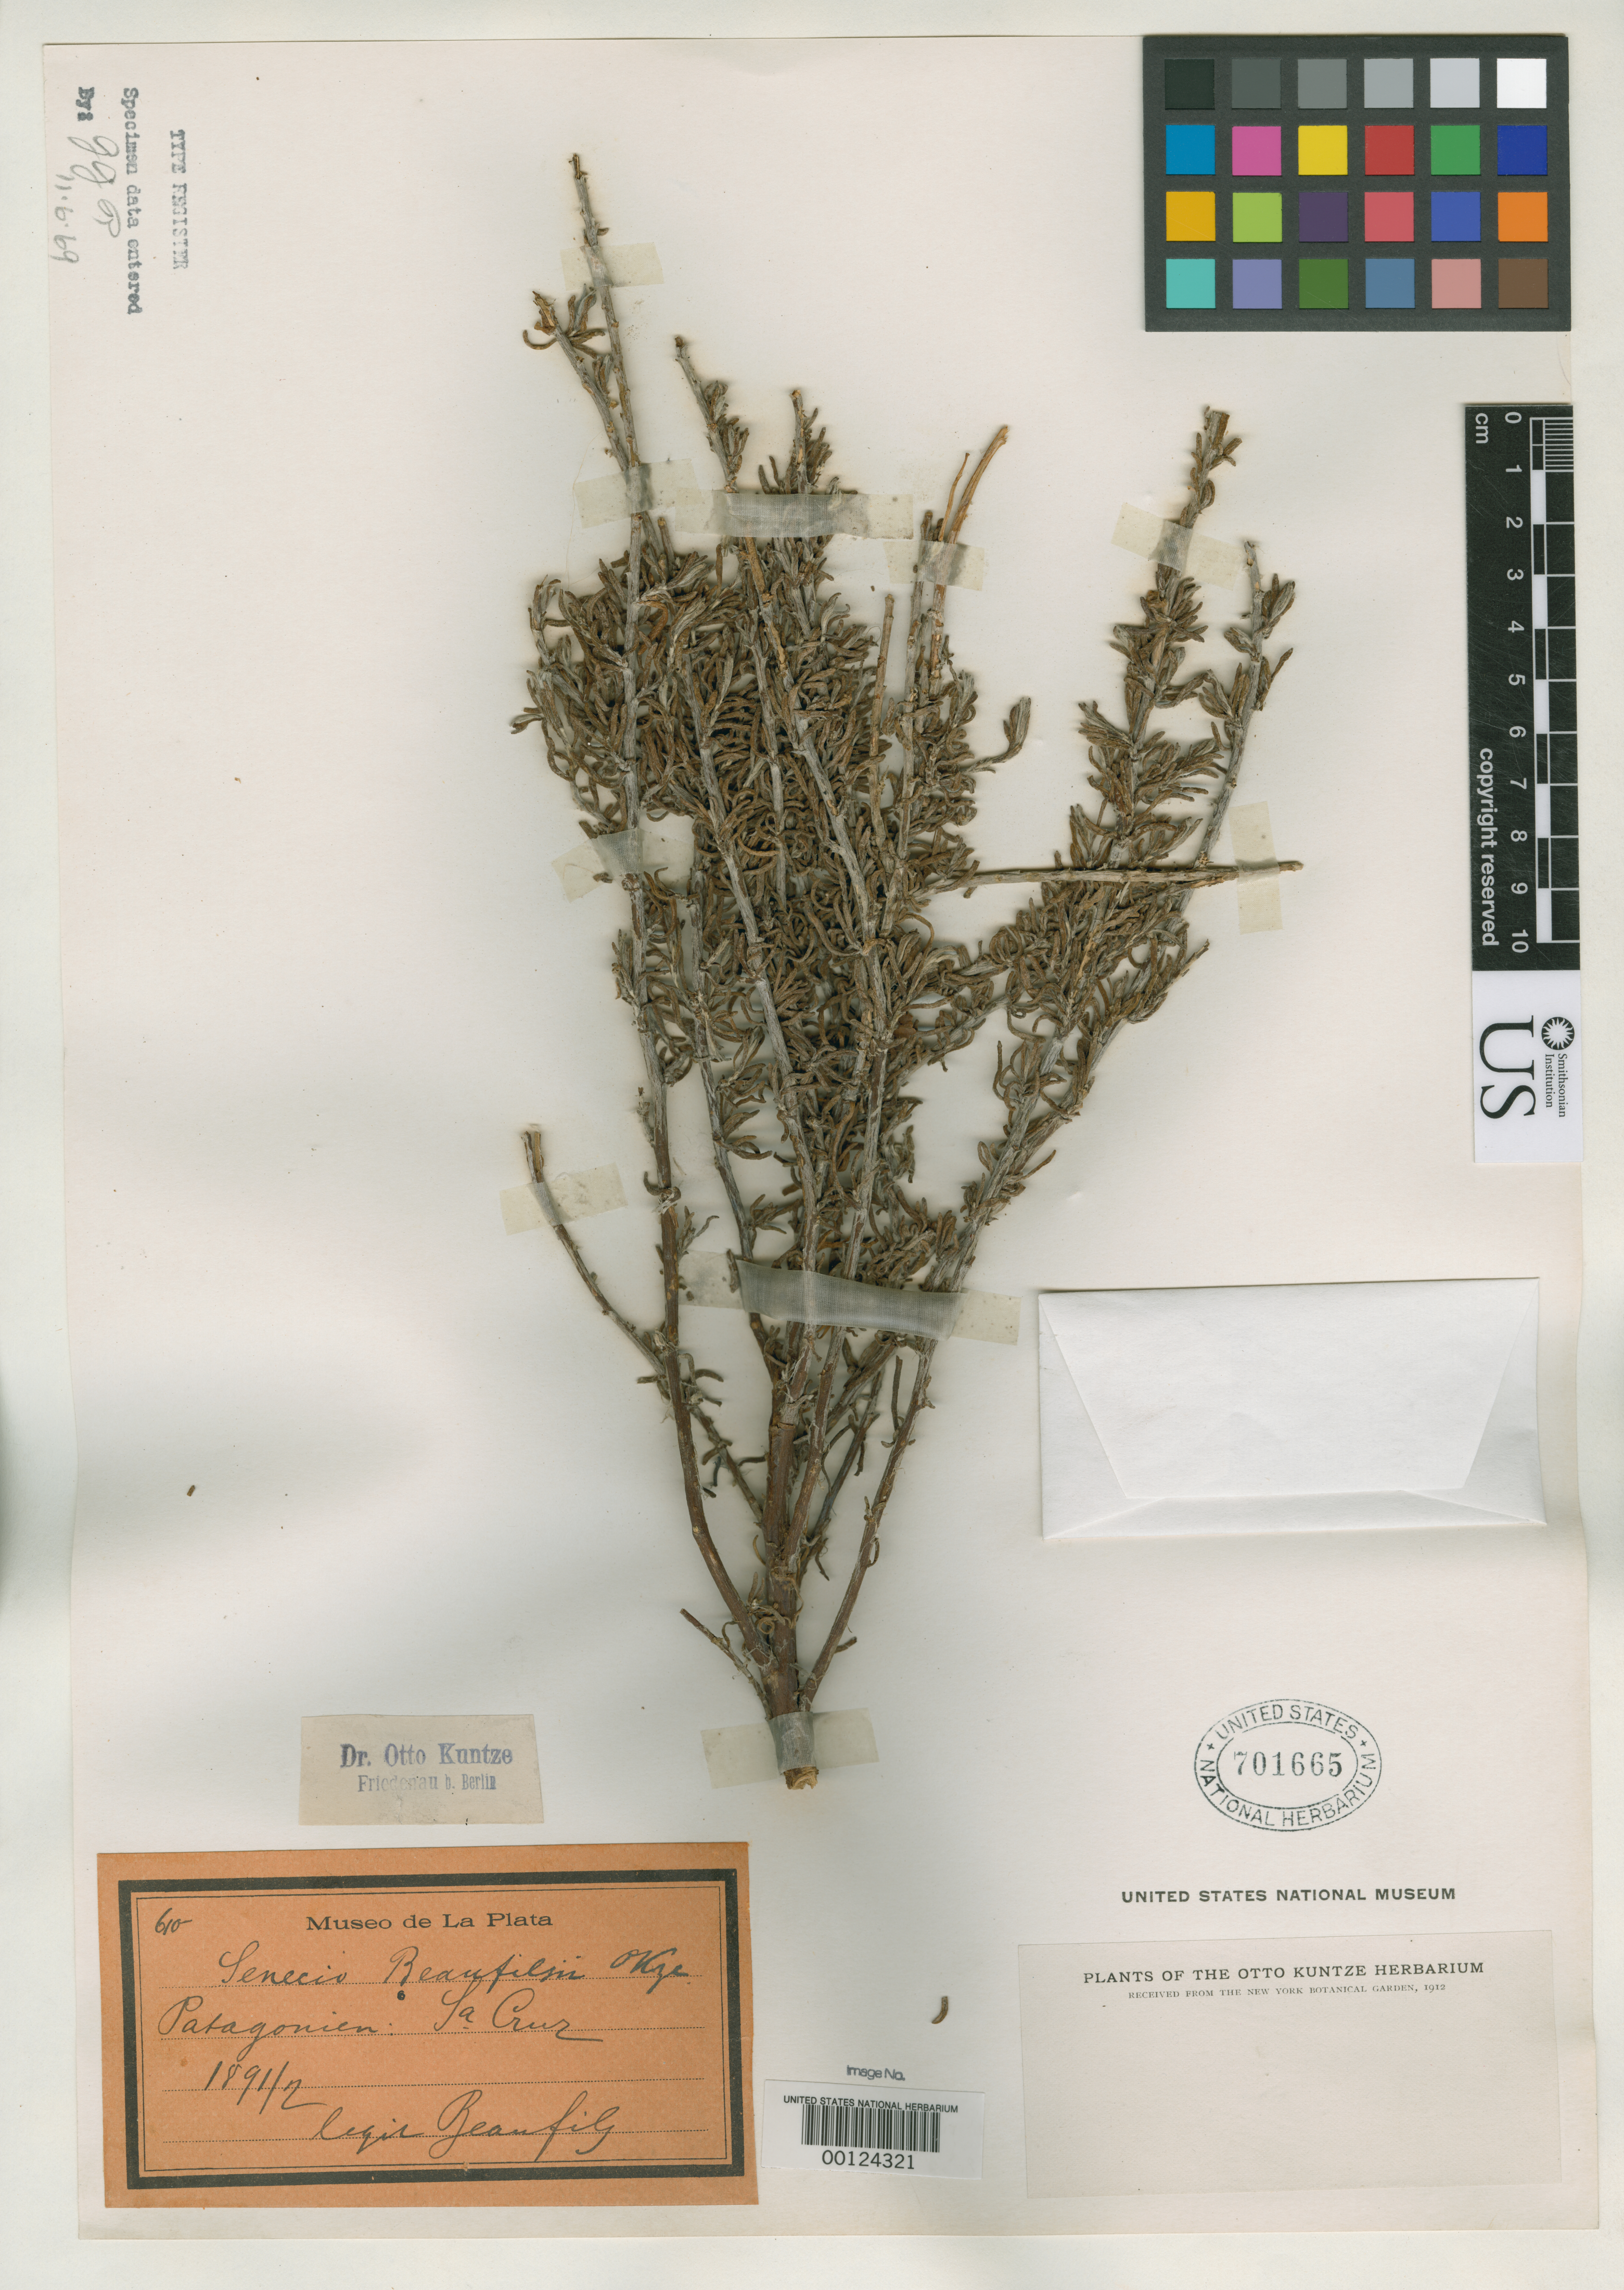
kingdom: Plantae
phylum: Tracheophyta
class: Magnoliopsida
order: Asterales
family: Asteraceae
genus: Senecio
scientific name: Senecio beaufilsii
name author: Kuntze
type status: Type Collection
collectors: -. Beaufils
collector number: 610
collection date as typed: Feb 1891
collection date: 1891-02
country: Argentina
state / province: Santa Cruz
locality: Patagonia Region.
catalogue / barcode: US 701665